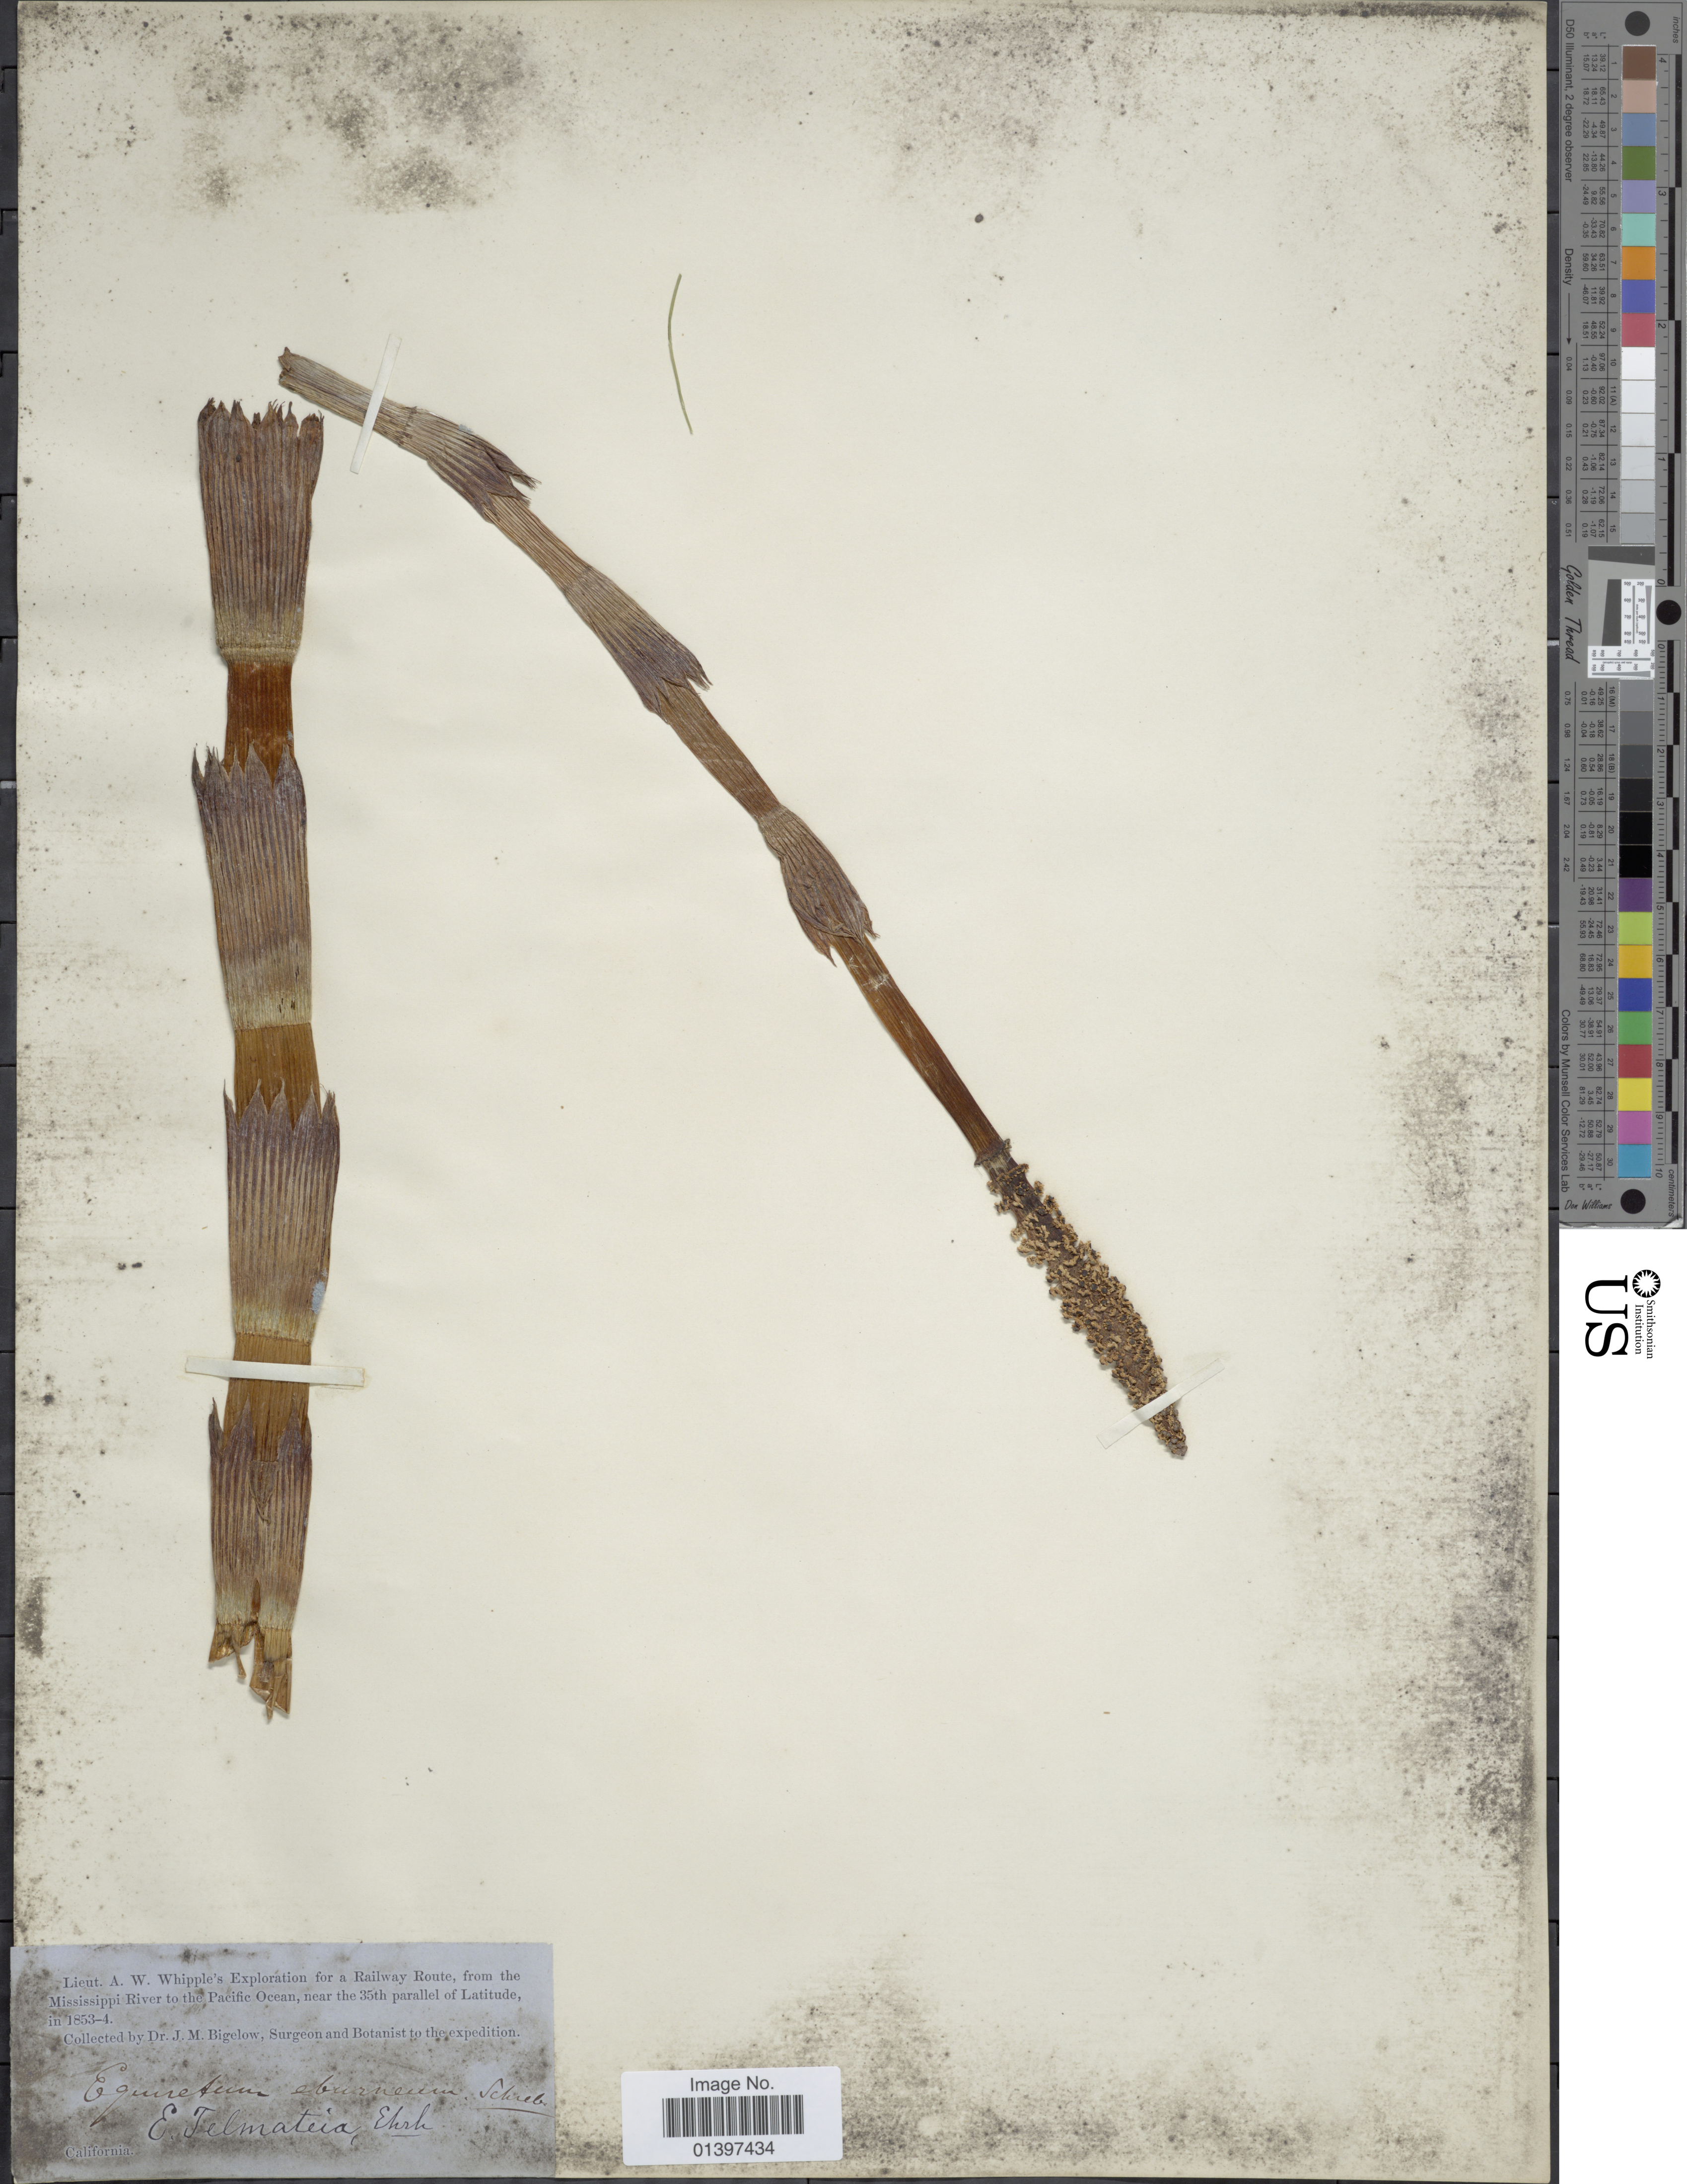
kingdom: Plantae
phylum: Tracheophyta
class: Polypodiopsida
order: Equisetales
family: Equisetaceae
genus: Equisetum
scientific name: Equisetum telmateia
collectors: J. M. Bigelow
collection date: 1853/1854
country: United States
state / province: California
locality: Railway Route, from the Mississippi River to The Pacific to the Pacific Ocean, near the 35th parallel of the latitude